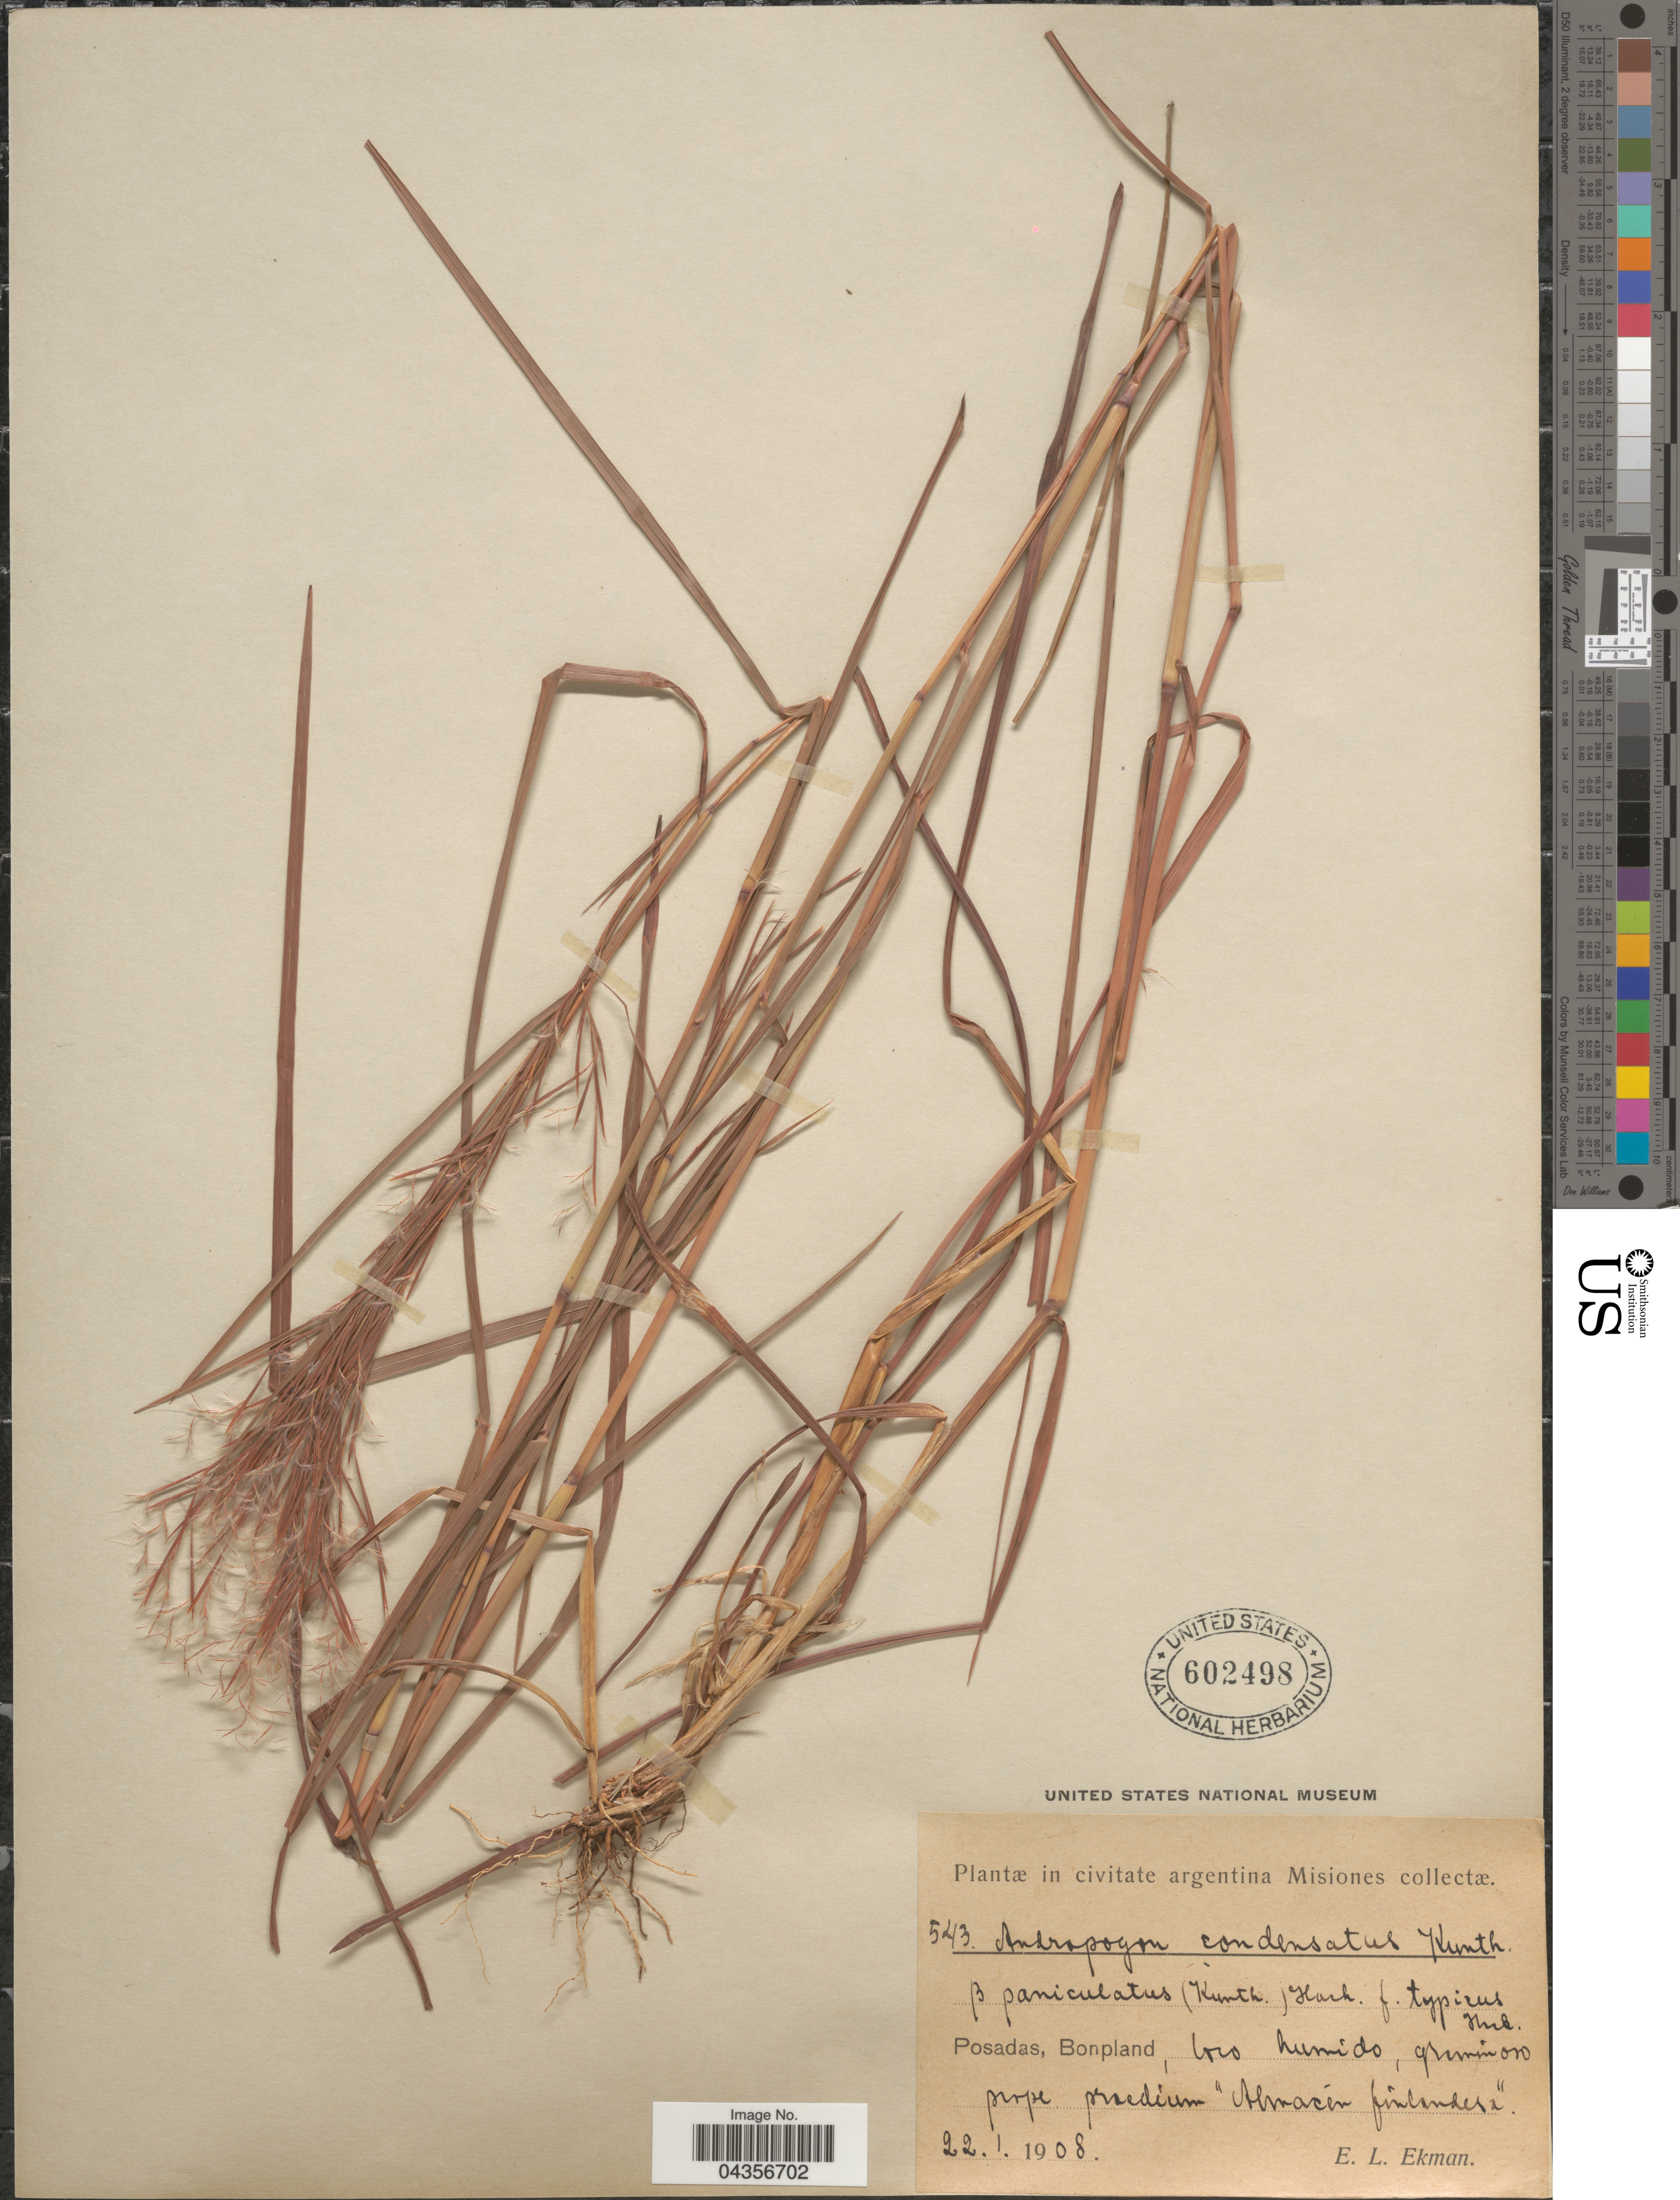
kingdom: Plantae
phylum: Tracheophyta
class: Liliopsida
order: Poales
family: Poaceae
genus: Schizachyrium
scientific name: Schizachyrium microstachyum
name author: (Desv. ex Ham.) Roseng. et al.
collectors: E. L. Ekman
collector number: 543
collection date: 1908-01-22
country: Argentina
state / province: Misiones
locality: Posadas, Bonpland, loco humido, graminoso prope praedium "Almacén finlandesa".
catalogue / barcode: US 602498